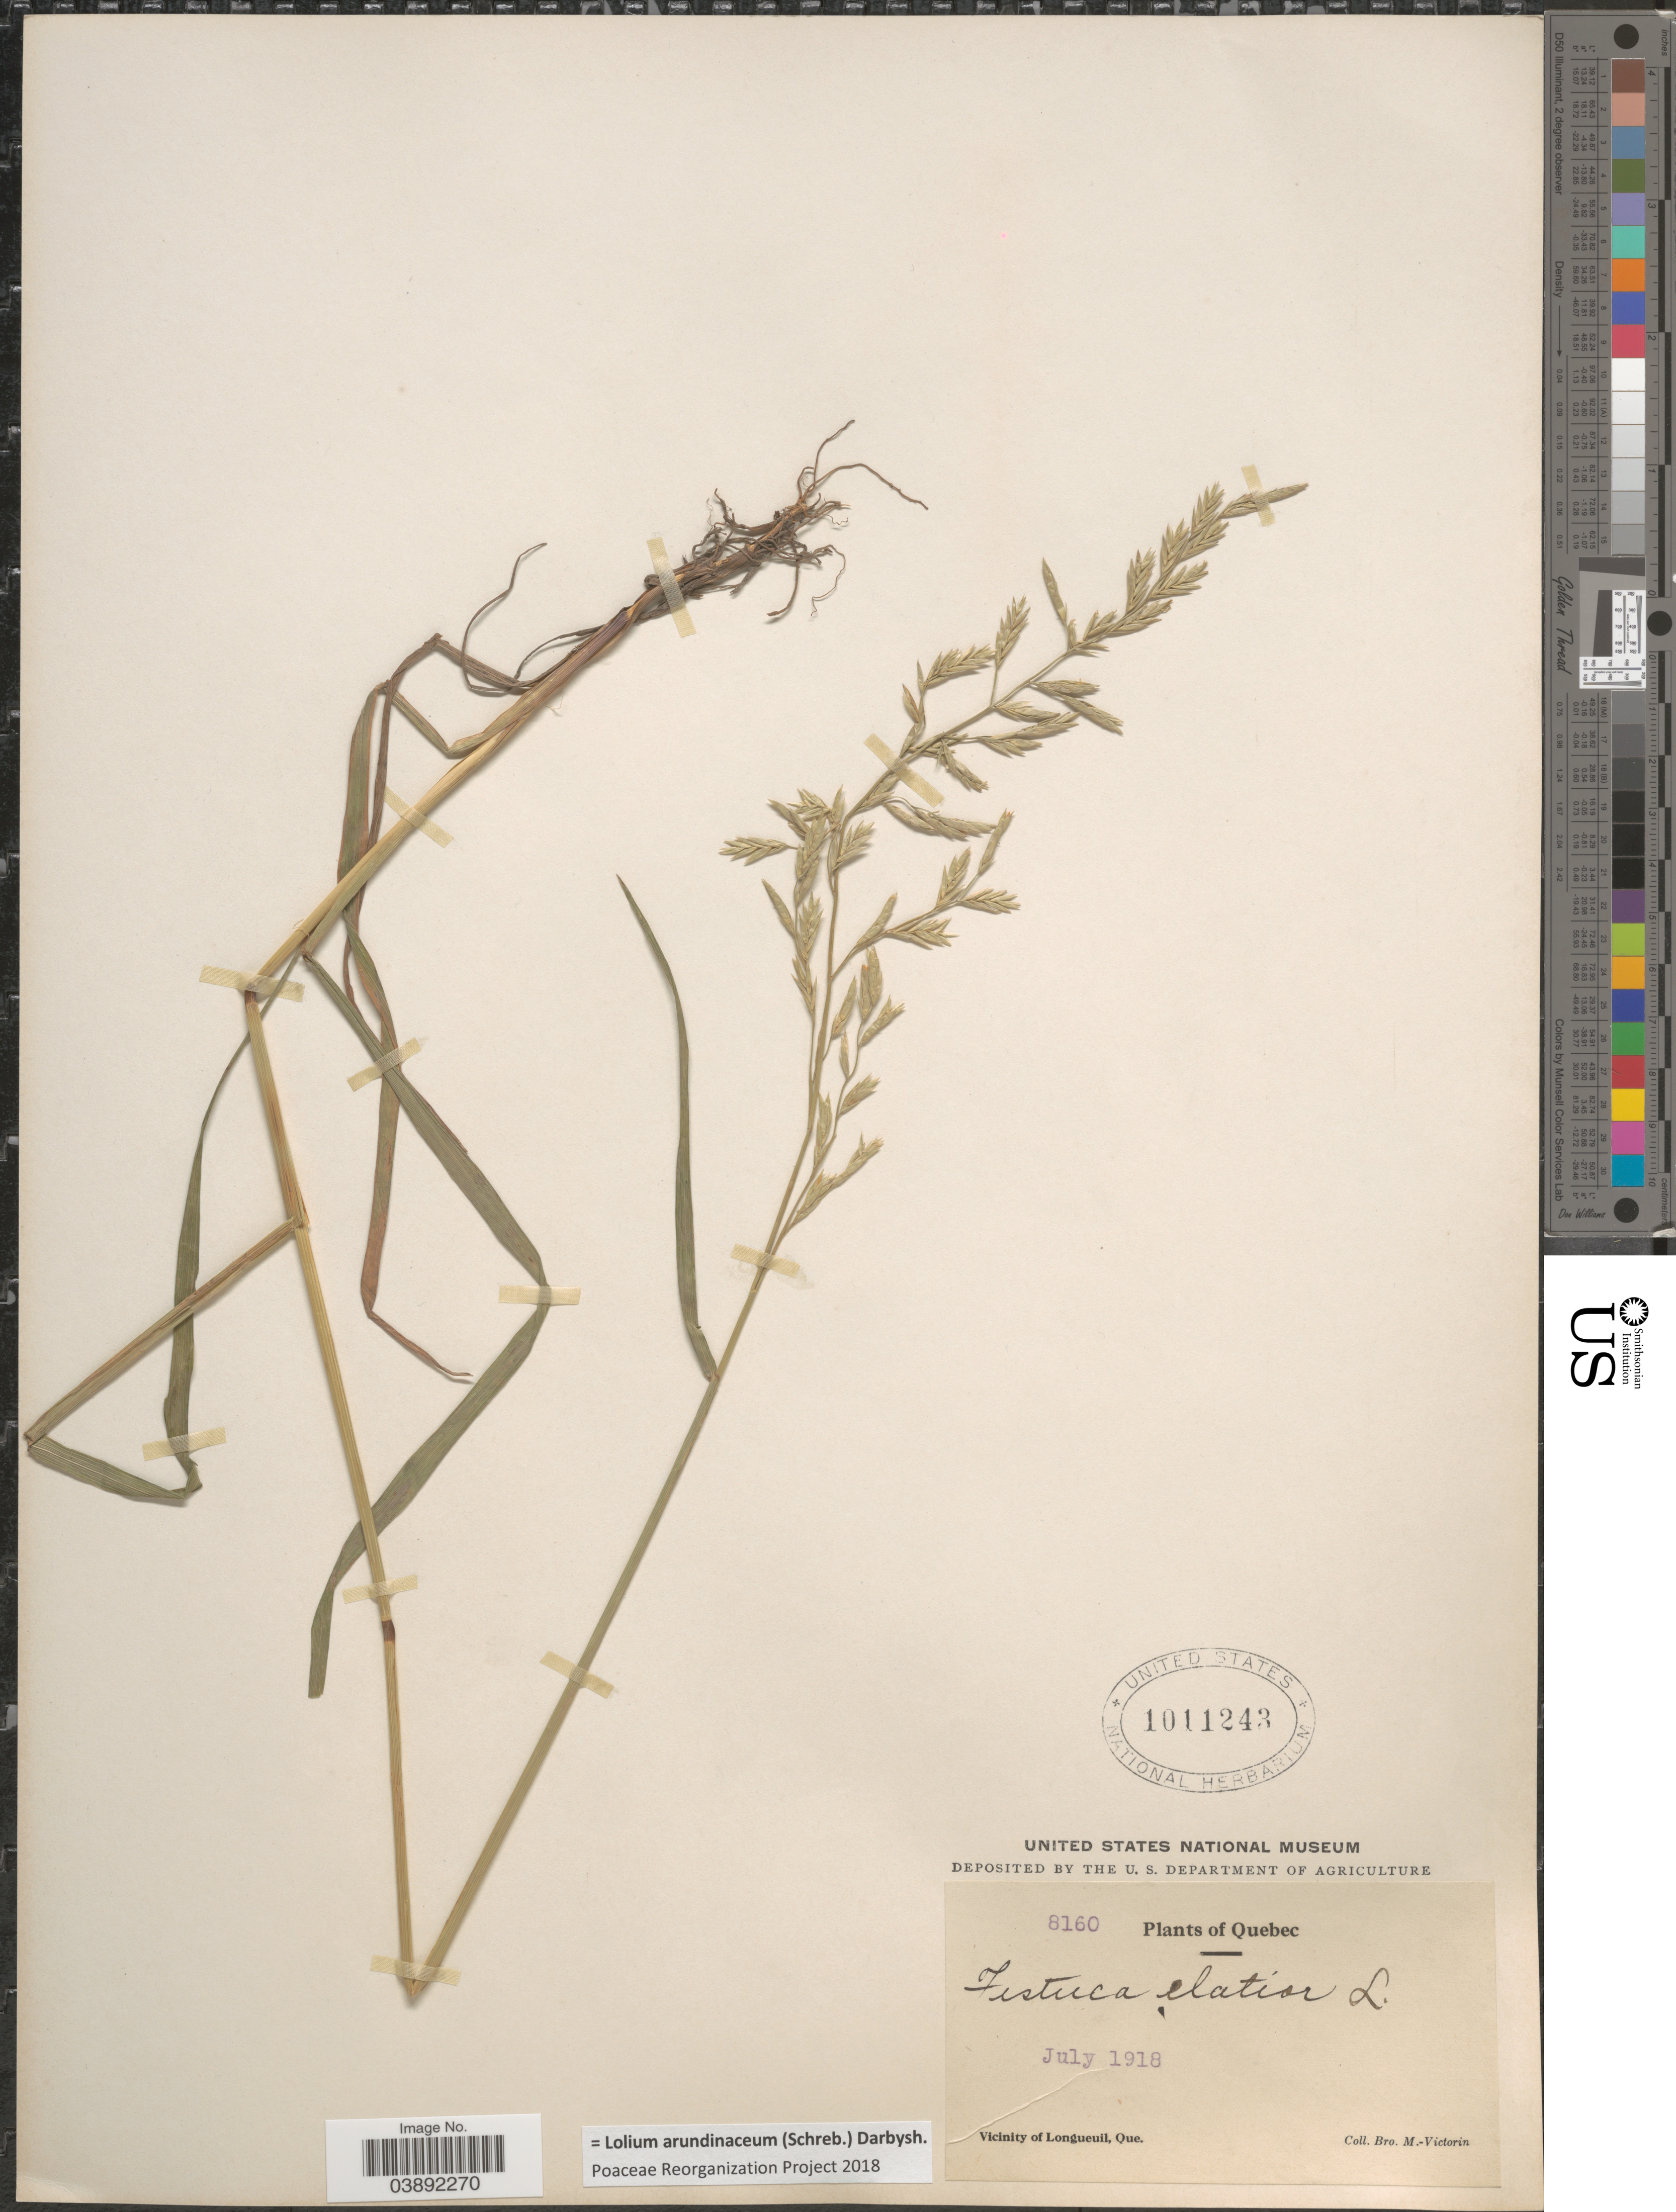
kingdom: Plantae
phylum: Tracheophyta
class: Liliopsida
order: Poales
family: Poaceae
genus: Lolium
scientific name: Lolium arundinaceum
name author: (Schreb.) Darbysh.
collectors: Fr. Marie-Victorin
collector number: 8160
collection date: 1918-07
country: Canada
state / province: Quebec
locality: Vicinity of Longueuil.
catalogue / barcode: US 1011243